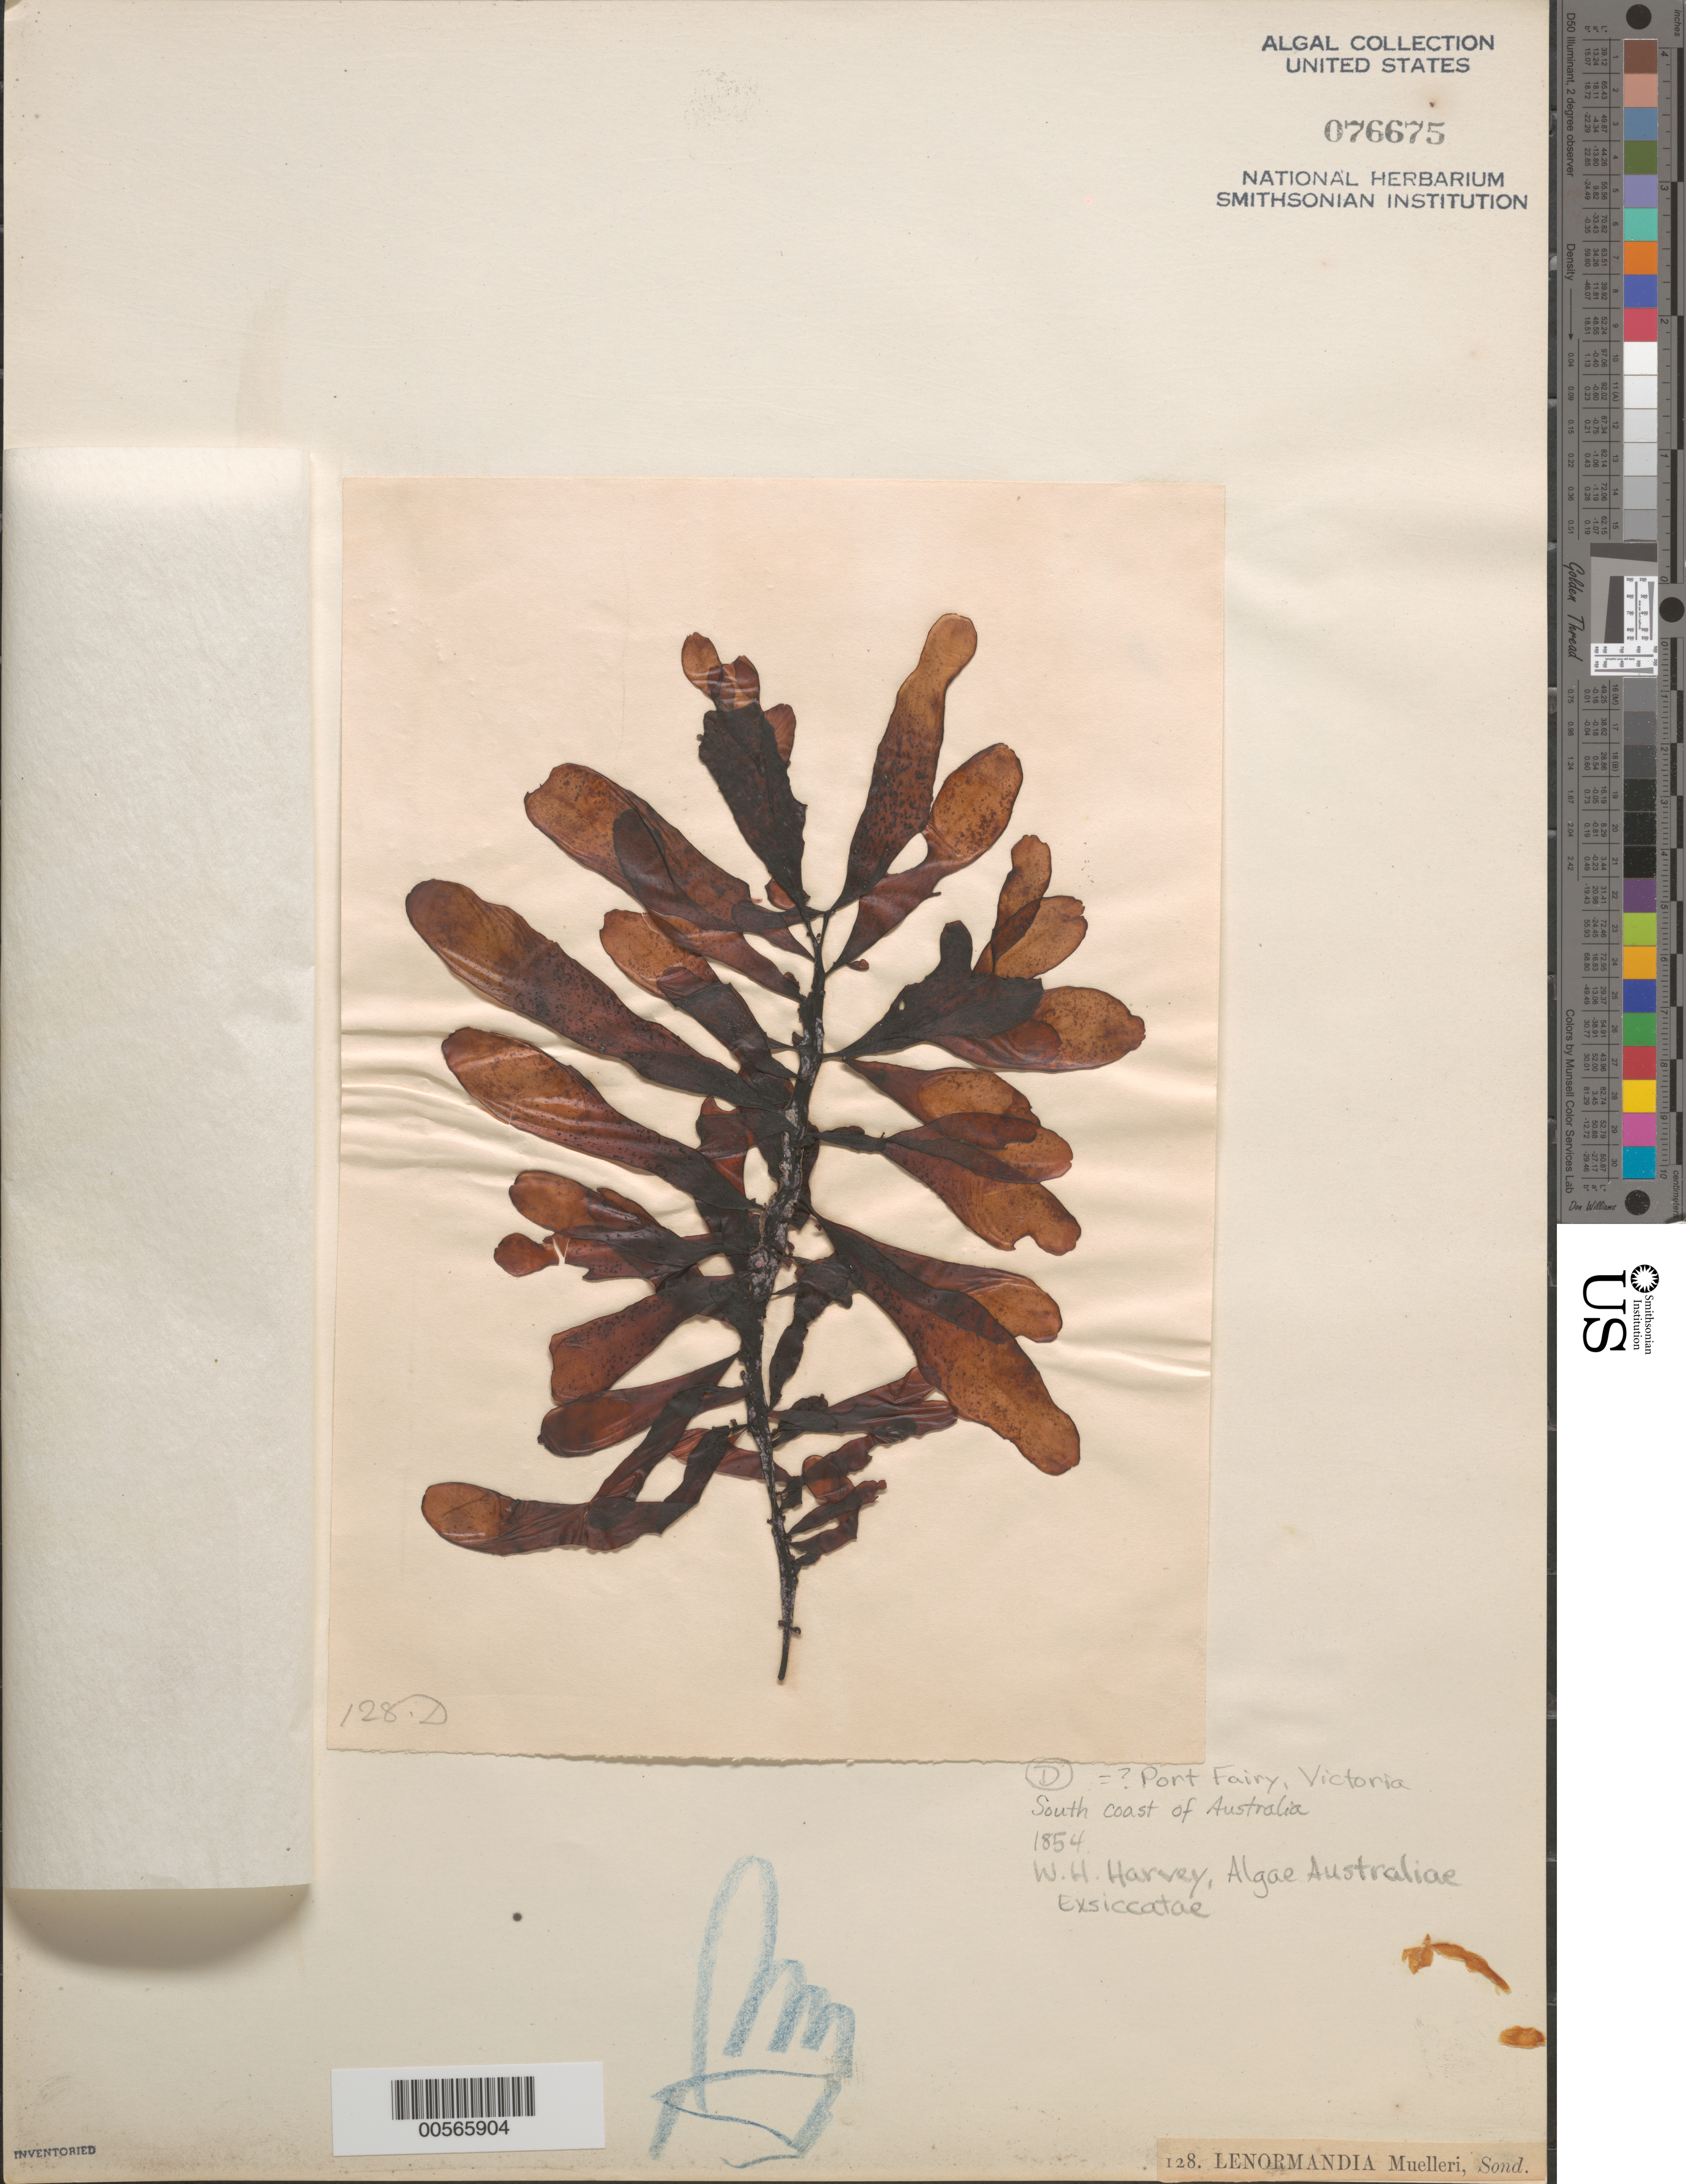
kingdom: Plantae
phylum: Rhodophyta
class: Florideophyceae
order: Ceramiales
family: Rhodomelaceae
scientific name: Lenormandia muelleri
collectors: W. Harvey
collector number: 128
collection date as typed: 1854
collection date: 1854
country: Australia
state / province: Victoria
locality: Port Fairy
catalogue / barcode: US 76675